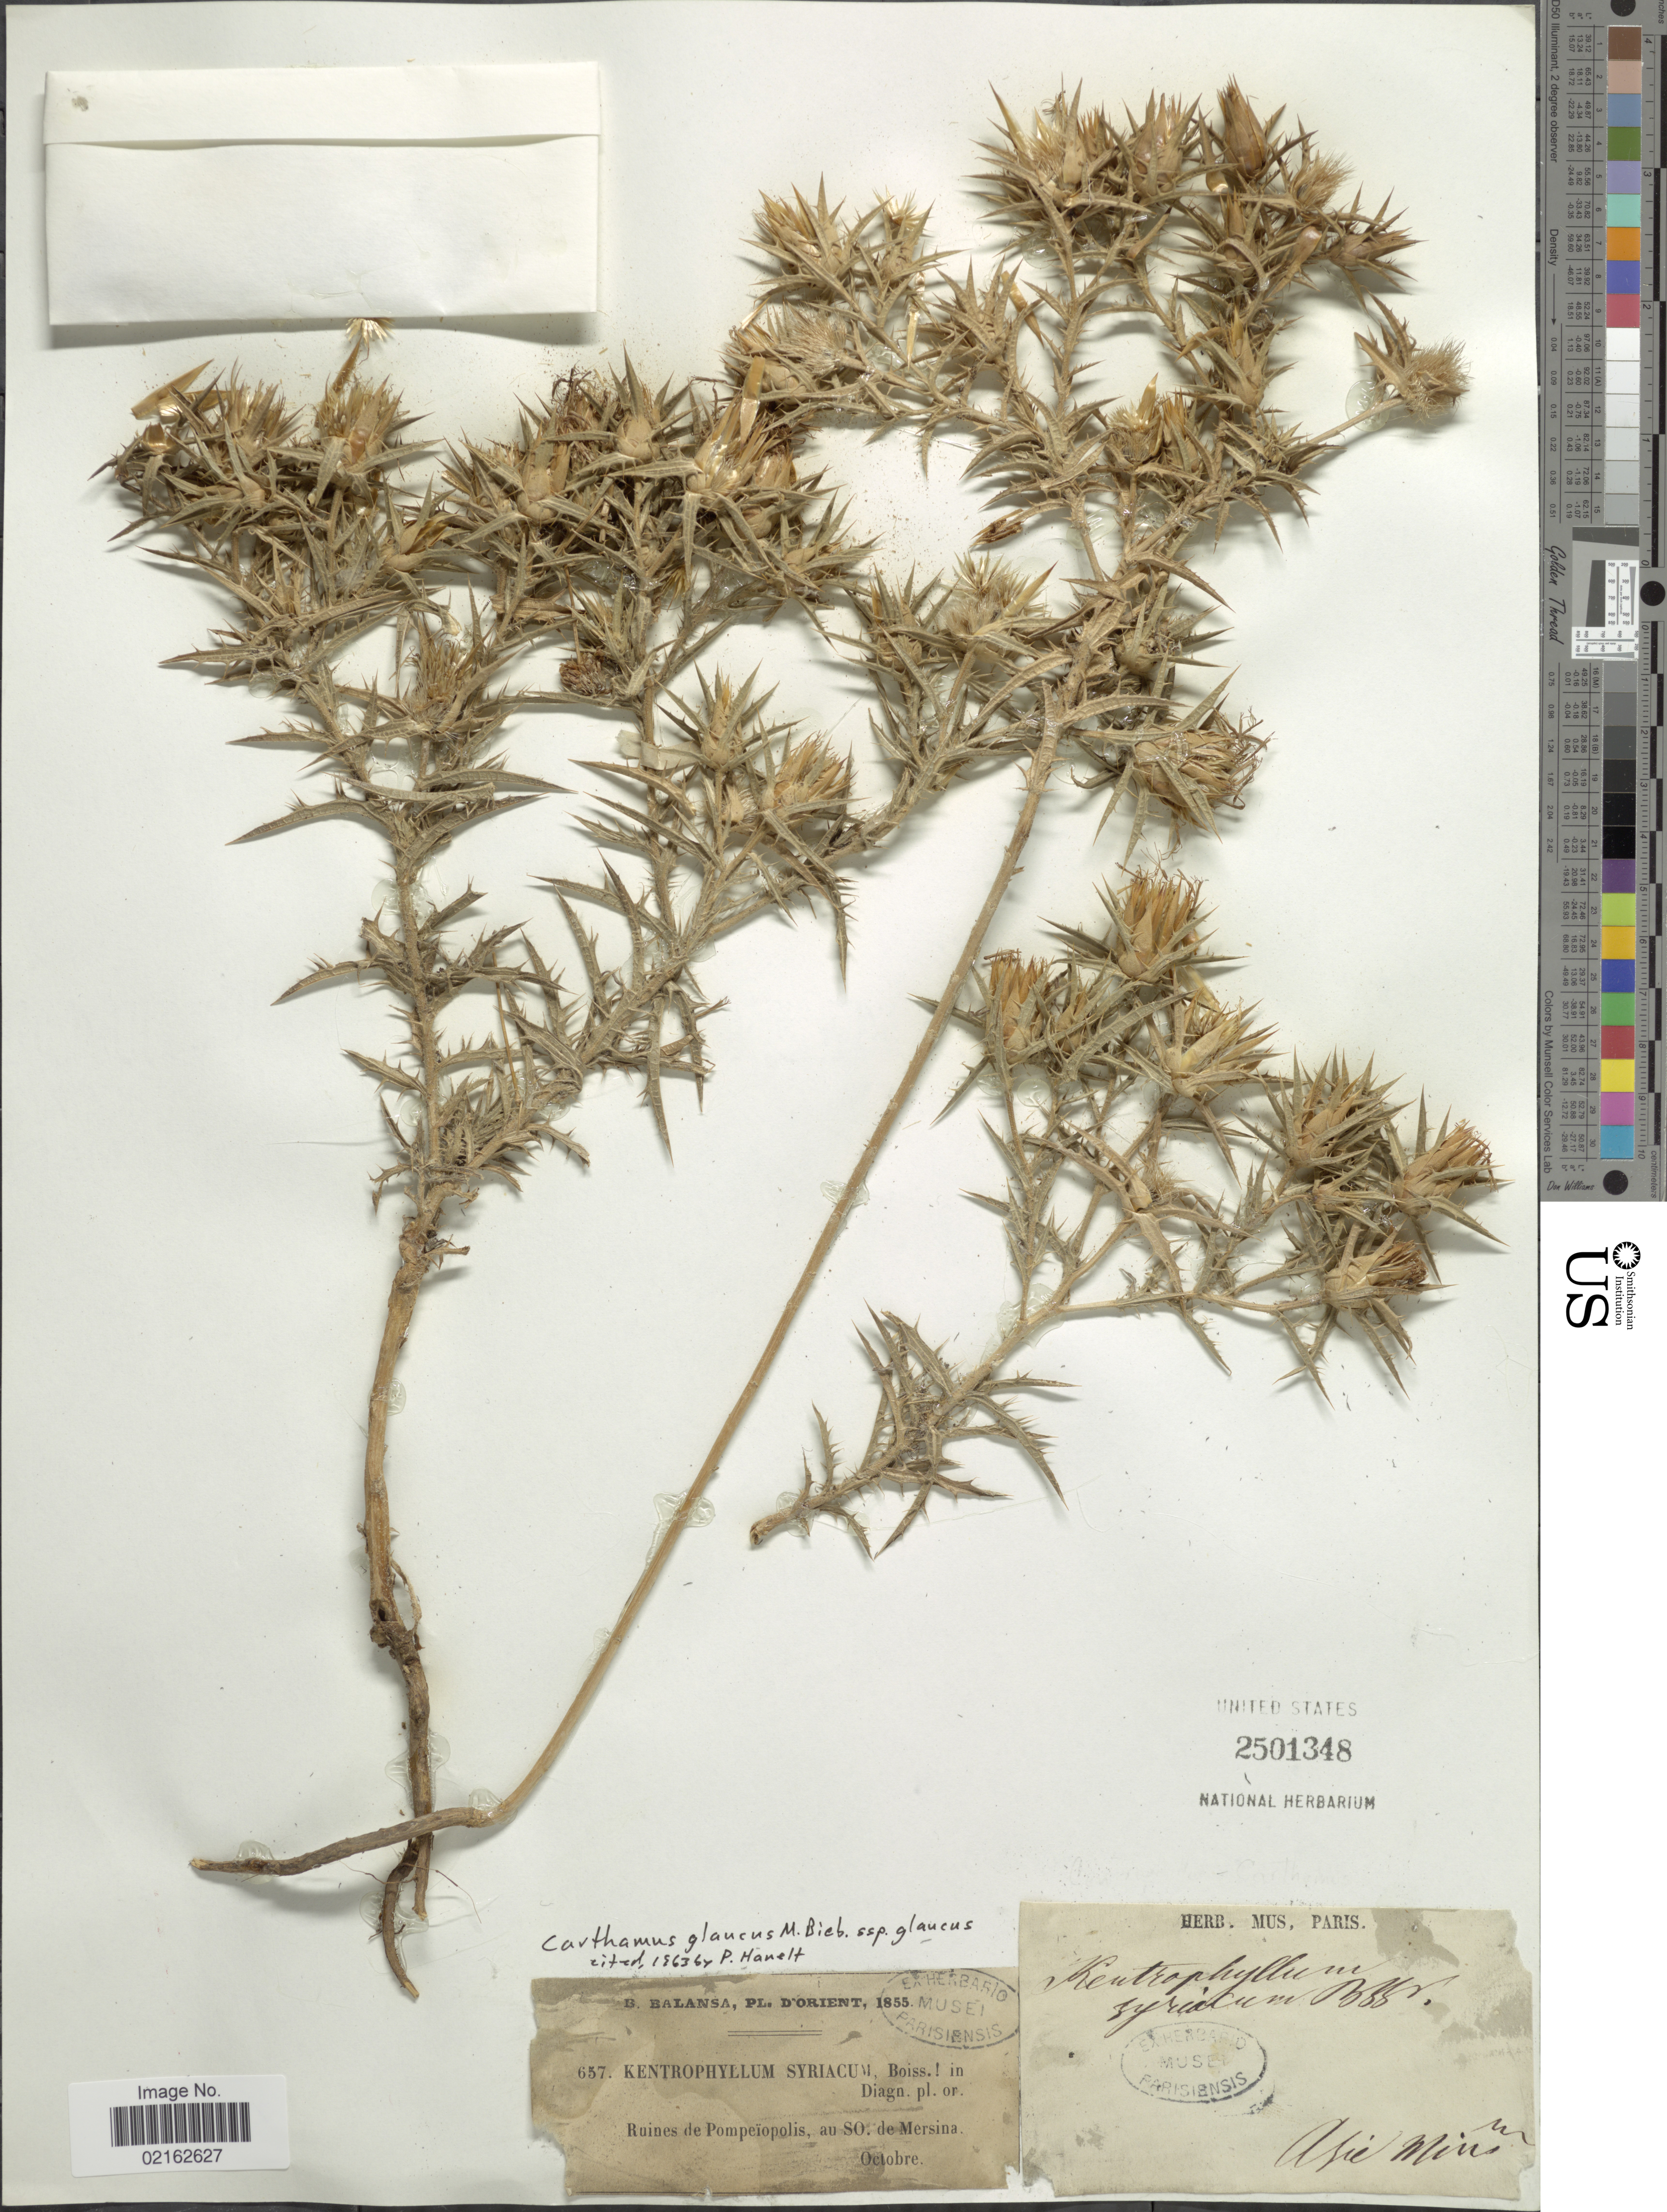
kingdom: Plantae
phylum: Tracheophyta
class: Magnoliopsida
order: Asterales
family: Asteraceae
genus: Carthamus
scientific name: Carthamus glaucus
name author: M. Bieb.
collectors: B. Balansa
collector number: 657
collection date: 1855-10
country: Turkey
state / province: Mersin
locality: Ruines de Pompeiopolis, au SO de Mersina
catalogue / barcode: US 2501348